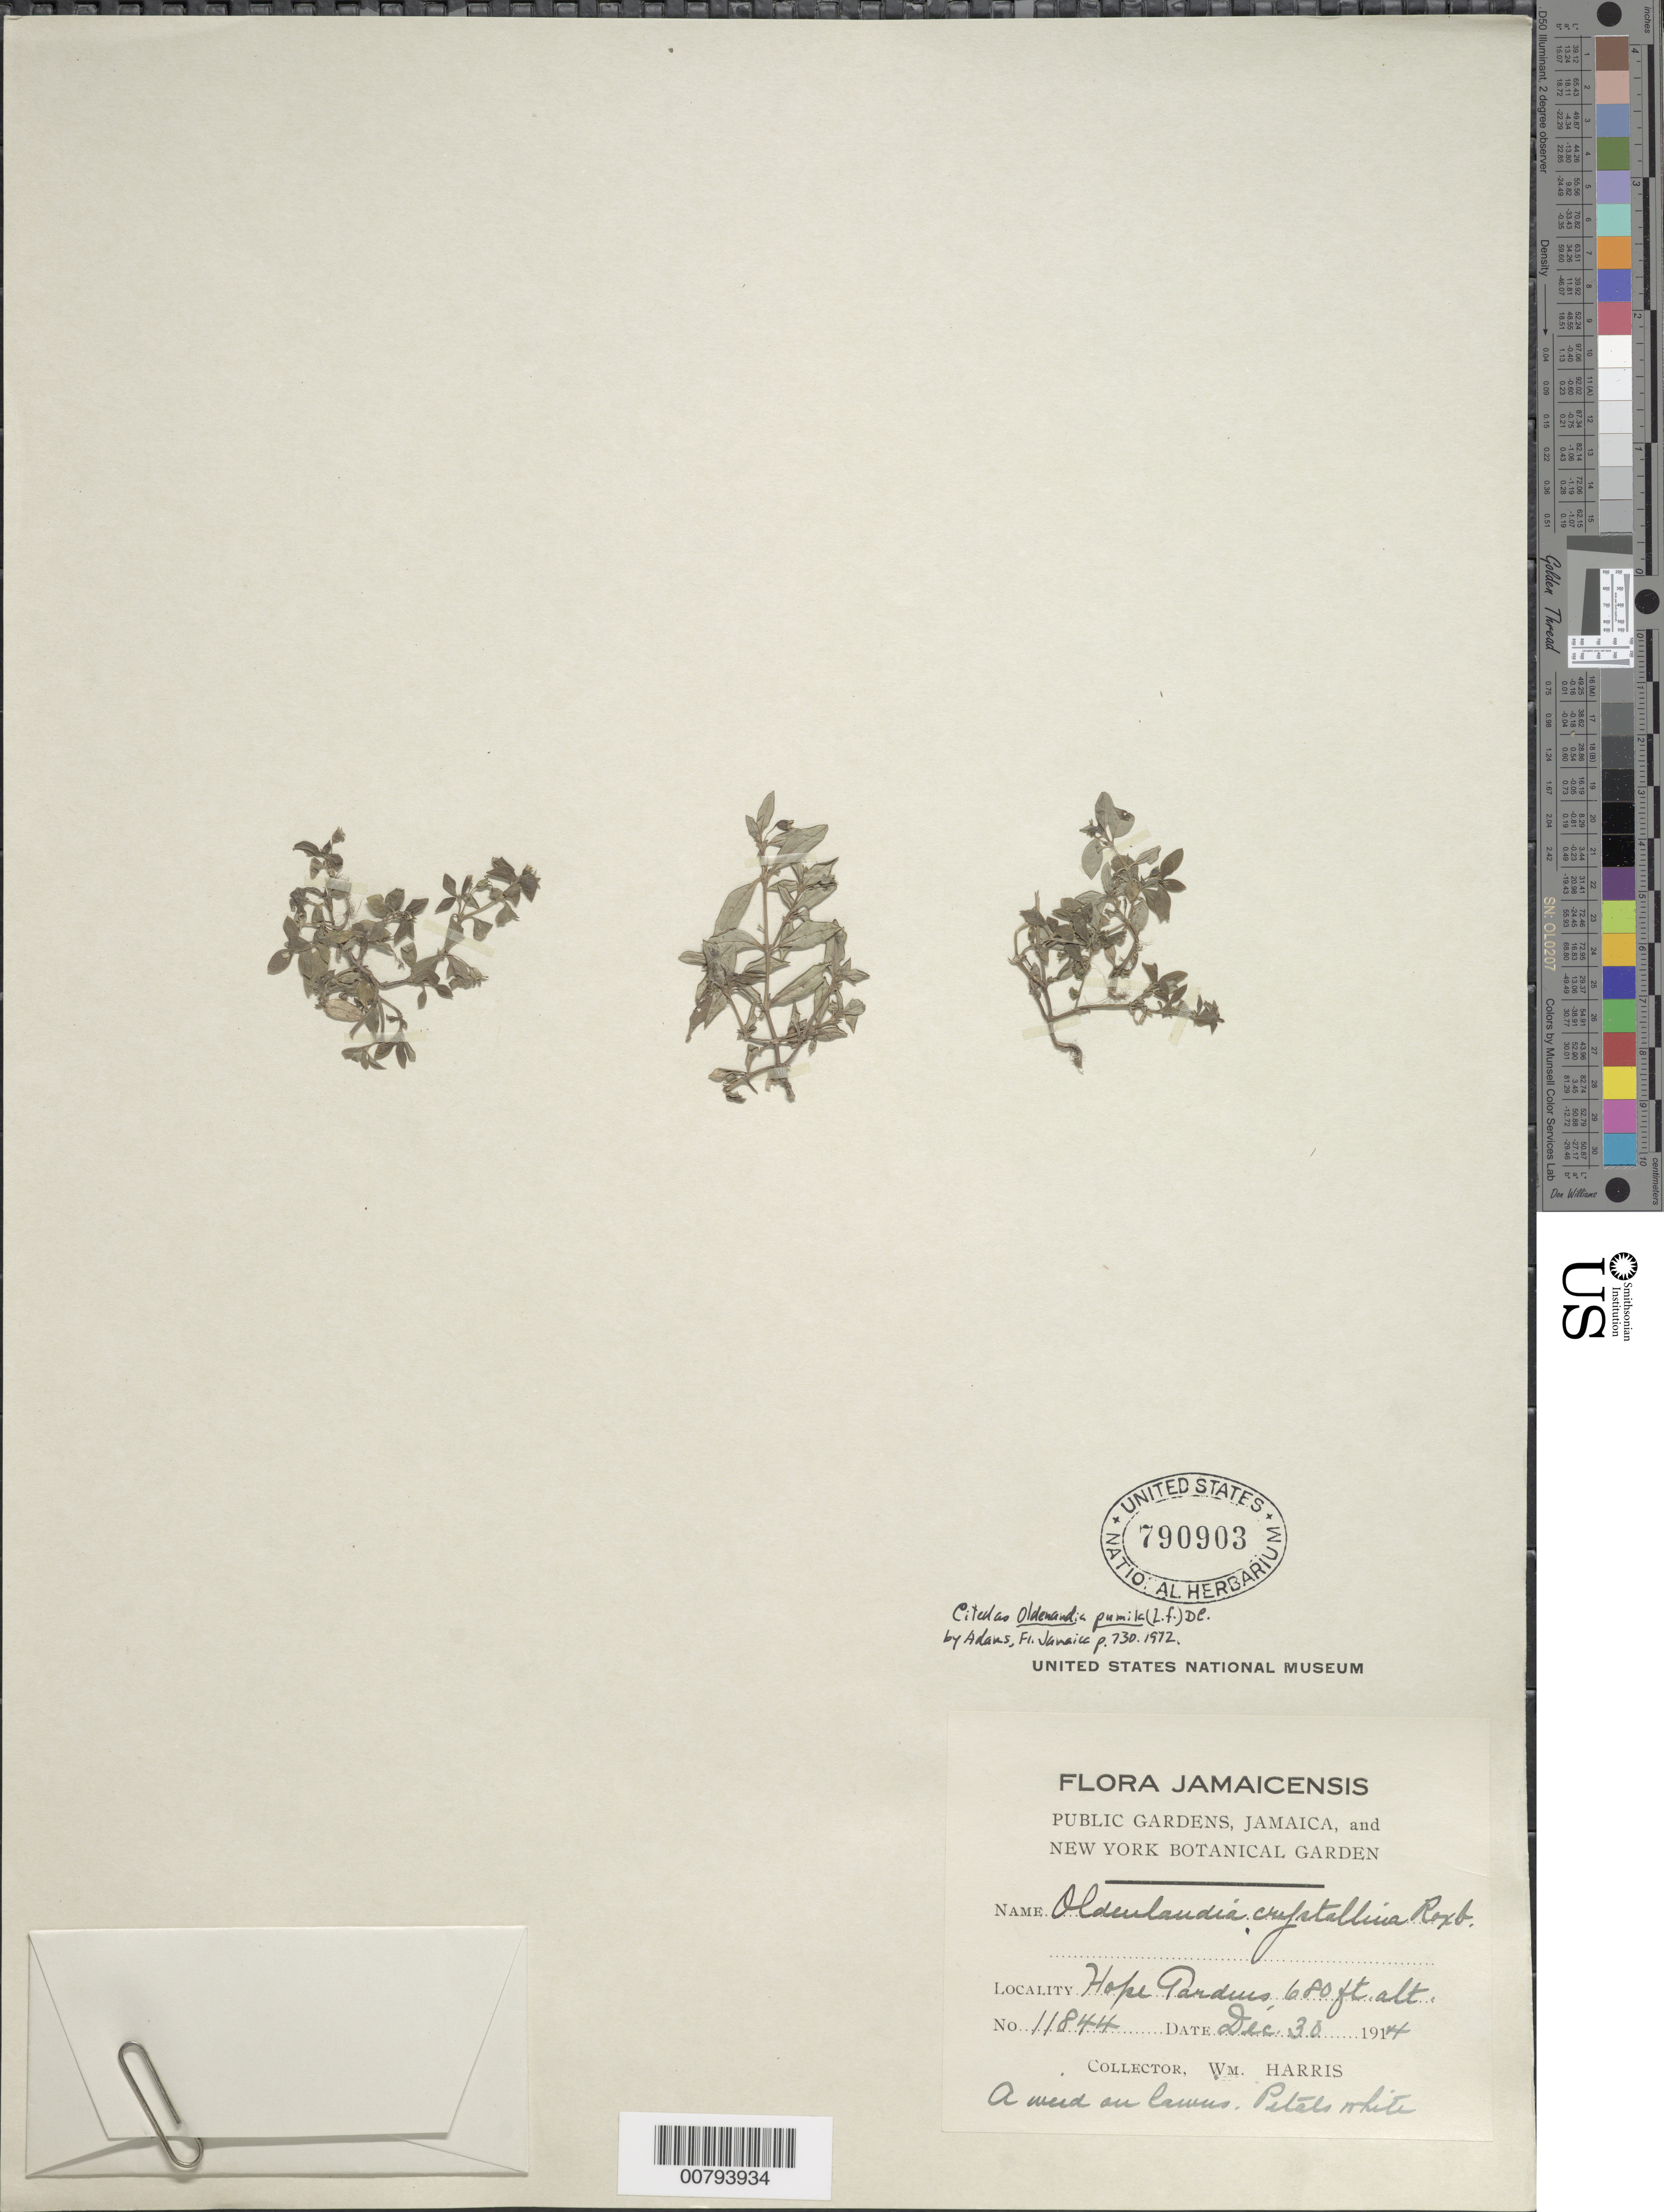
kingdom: Plantae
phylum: Tracheophyta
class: Magnoliopsida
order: Gentianales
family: Rubiaceae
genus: Oldenlandia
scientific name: Oldenlandia pumila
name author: (L. f.) DC.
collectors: B. J. Harris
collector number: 11844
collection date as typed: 30 Dec 1914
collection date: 1914-12-30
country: Jamaica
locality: Hope Gardens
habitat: On lawns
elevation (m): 207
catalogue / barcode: US 790903